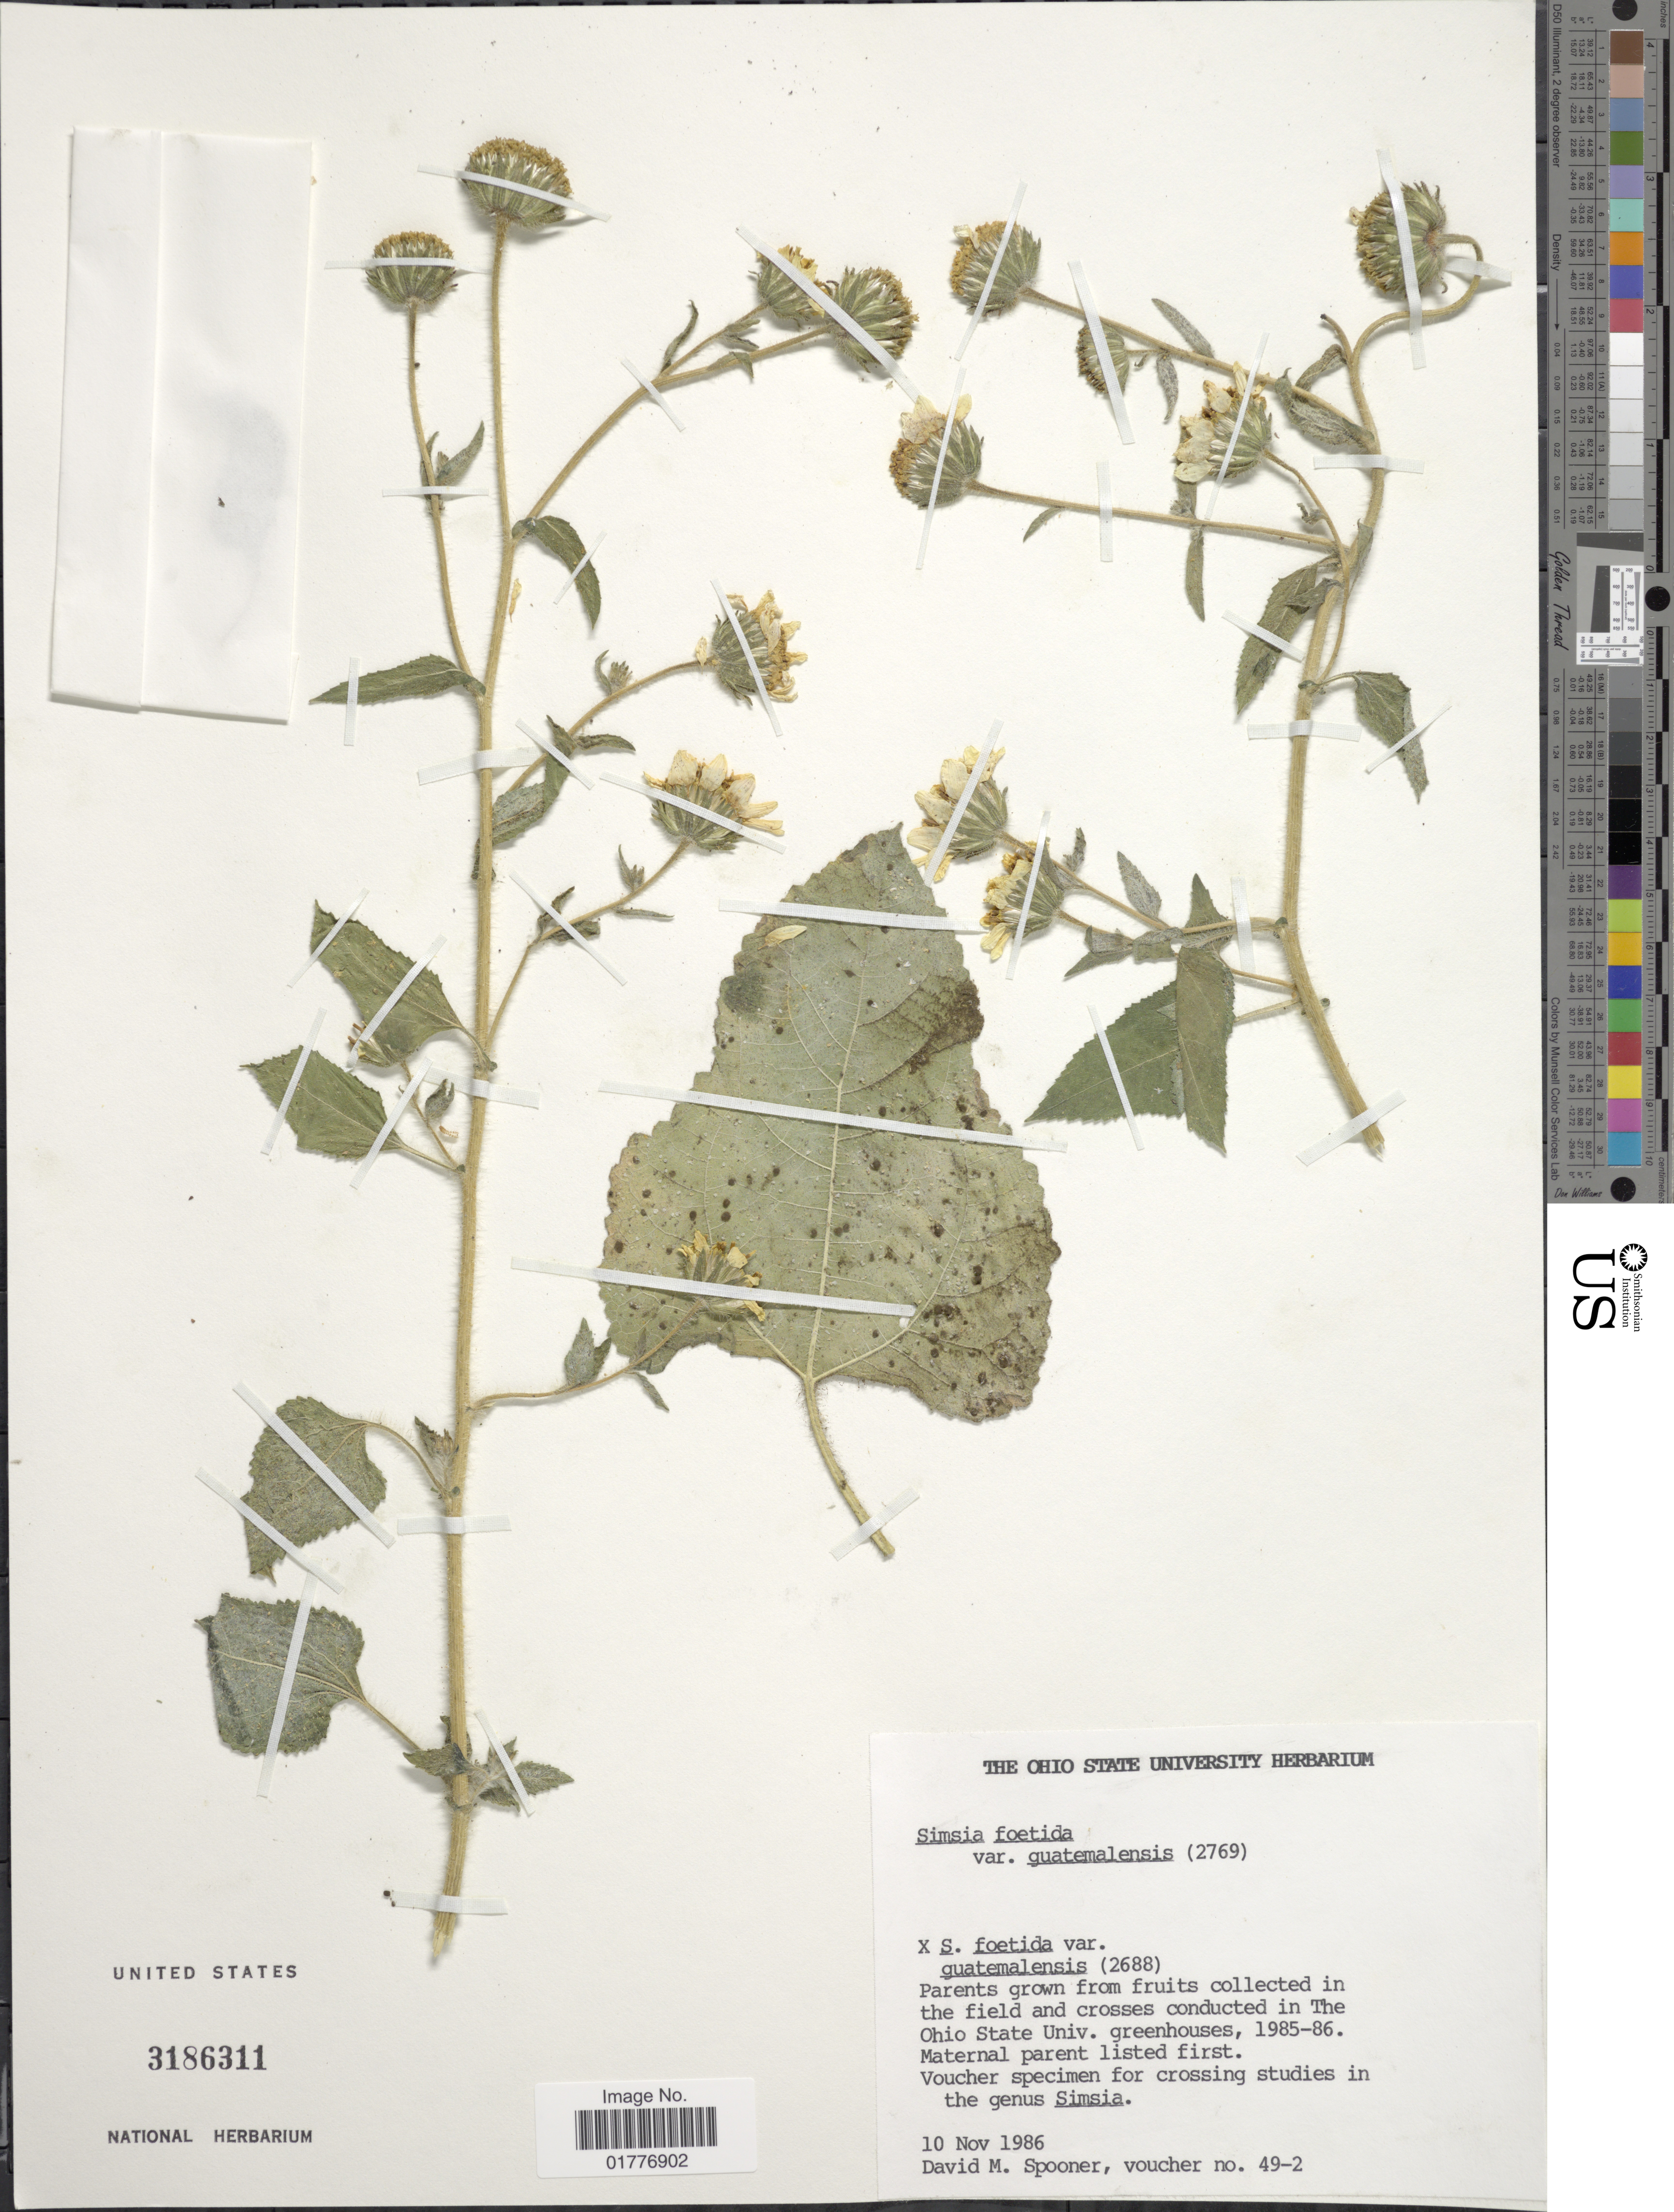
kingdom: Plantae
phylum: Tracheophyta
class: Magnoliopsida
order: Asterales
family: Asteraceae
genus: Simsia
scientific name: Simsia foetida var. foetida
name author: (Cav.) S.F. Blake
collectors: D. Spooner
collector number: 49-2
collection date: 1986-11-10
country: United States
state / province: Ohio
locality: In the field and crosses conducted in The Ohio State Univ. greenhouses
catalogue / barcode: US 3186311